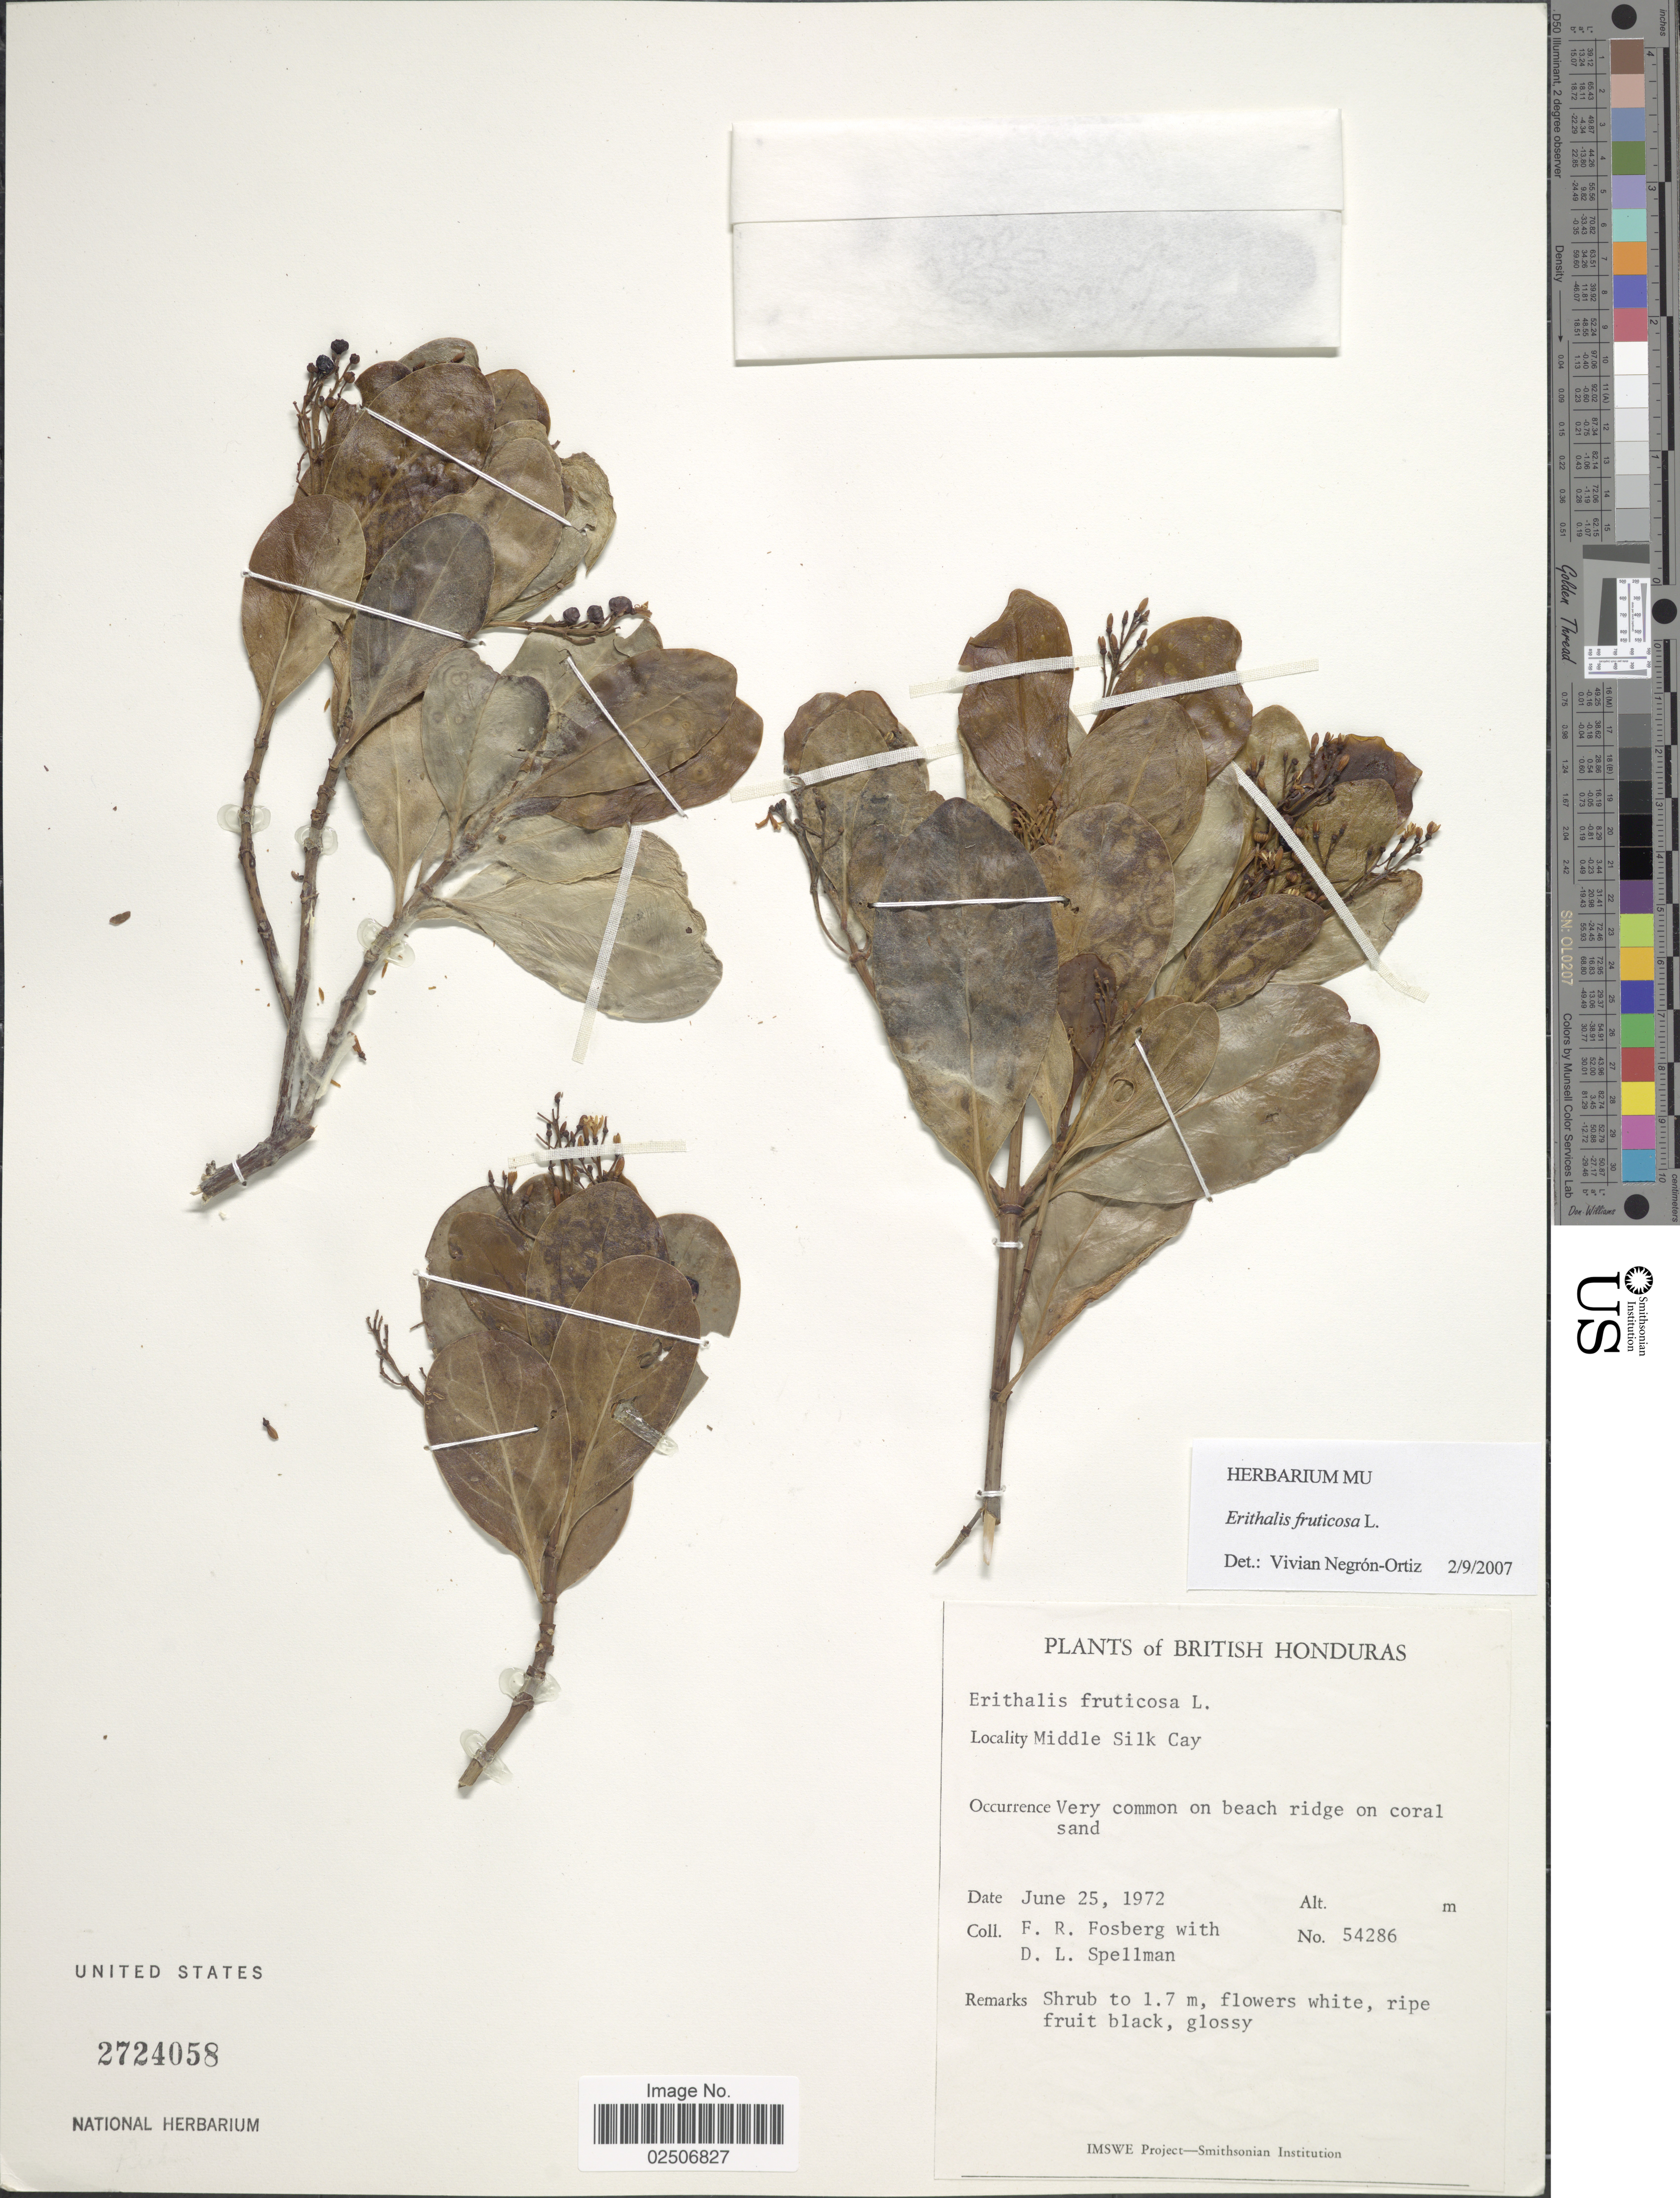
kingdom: Plantae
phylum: Tracheophyta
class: Magnoliopsida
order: Gentianales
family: Rubiaceae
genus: Erithalis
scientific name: Erithalis fruticosa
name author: L.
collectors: F. R. Fosberg & D. L. Spellman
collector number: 54286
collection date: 1972-06-25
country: Belize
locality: British Honduras, Middle Silk Cay, on beach ridge and coral sand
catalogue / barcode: US 2724058